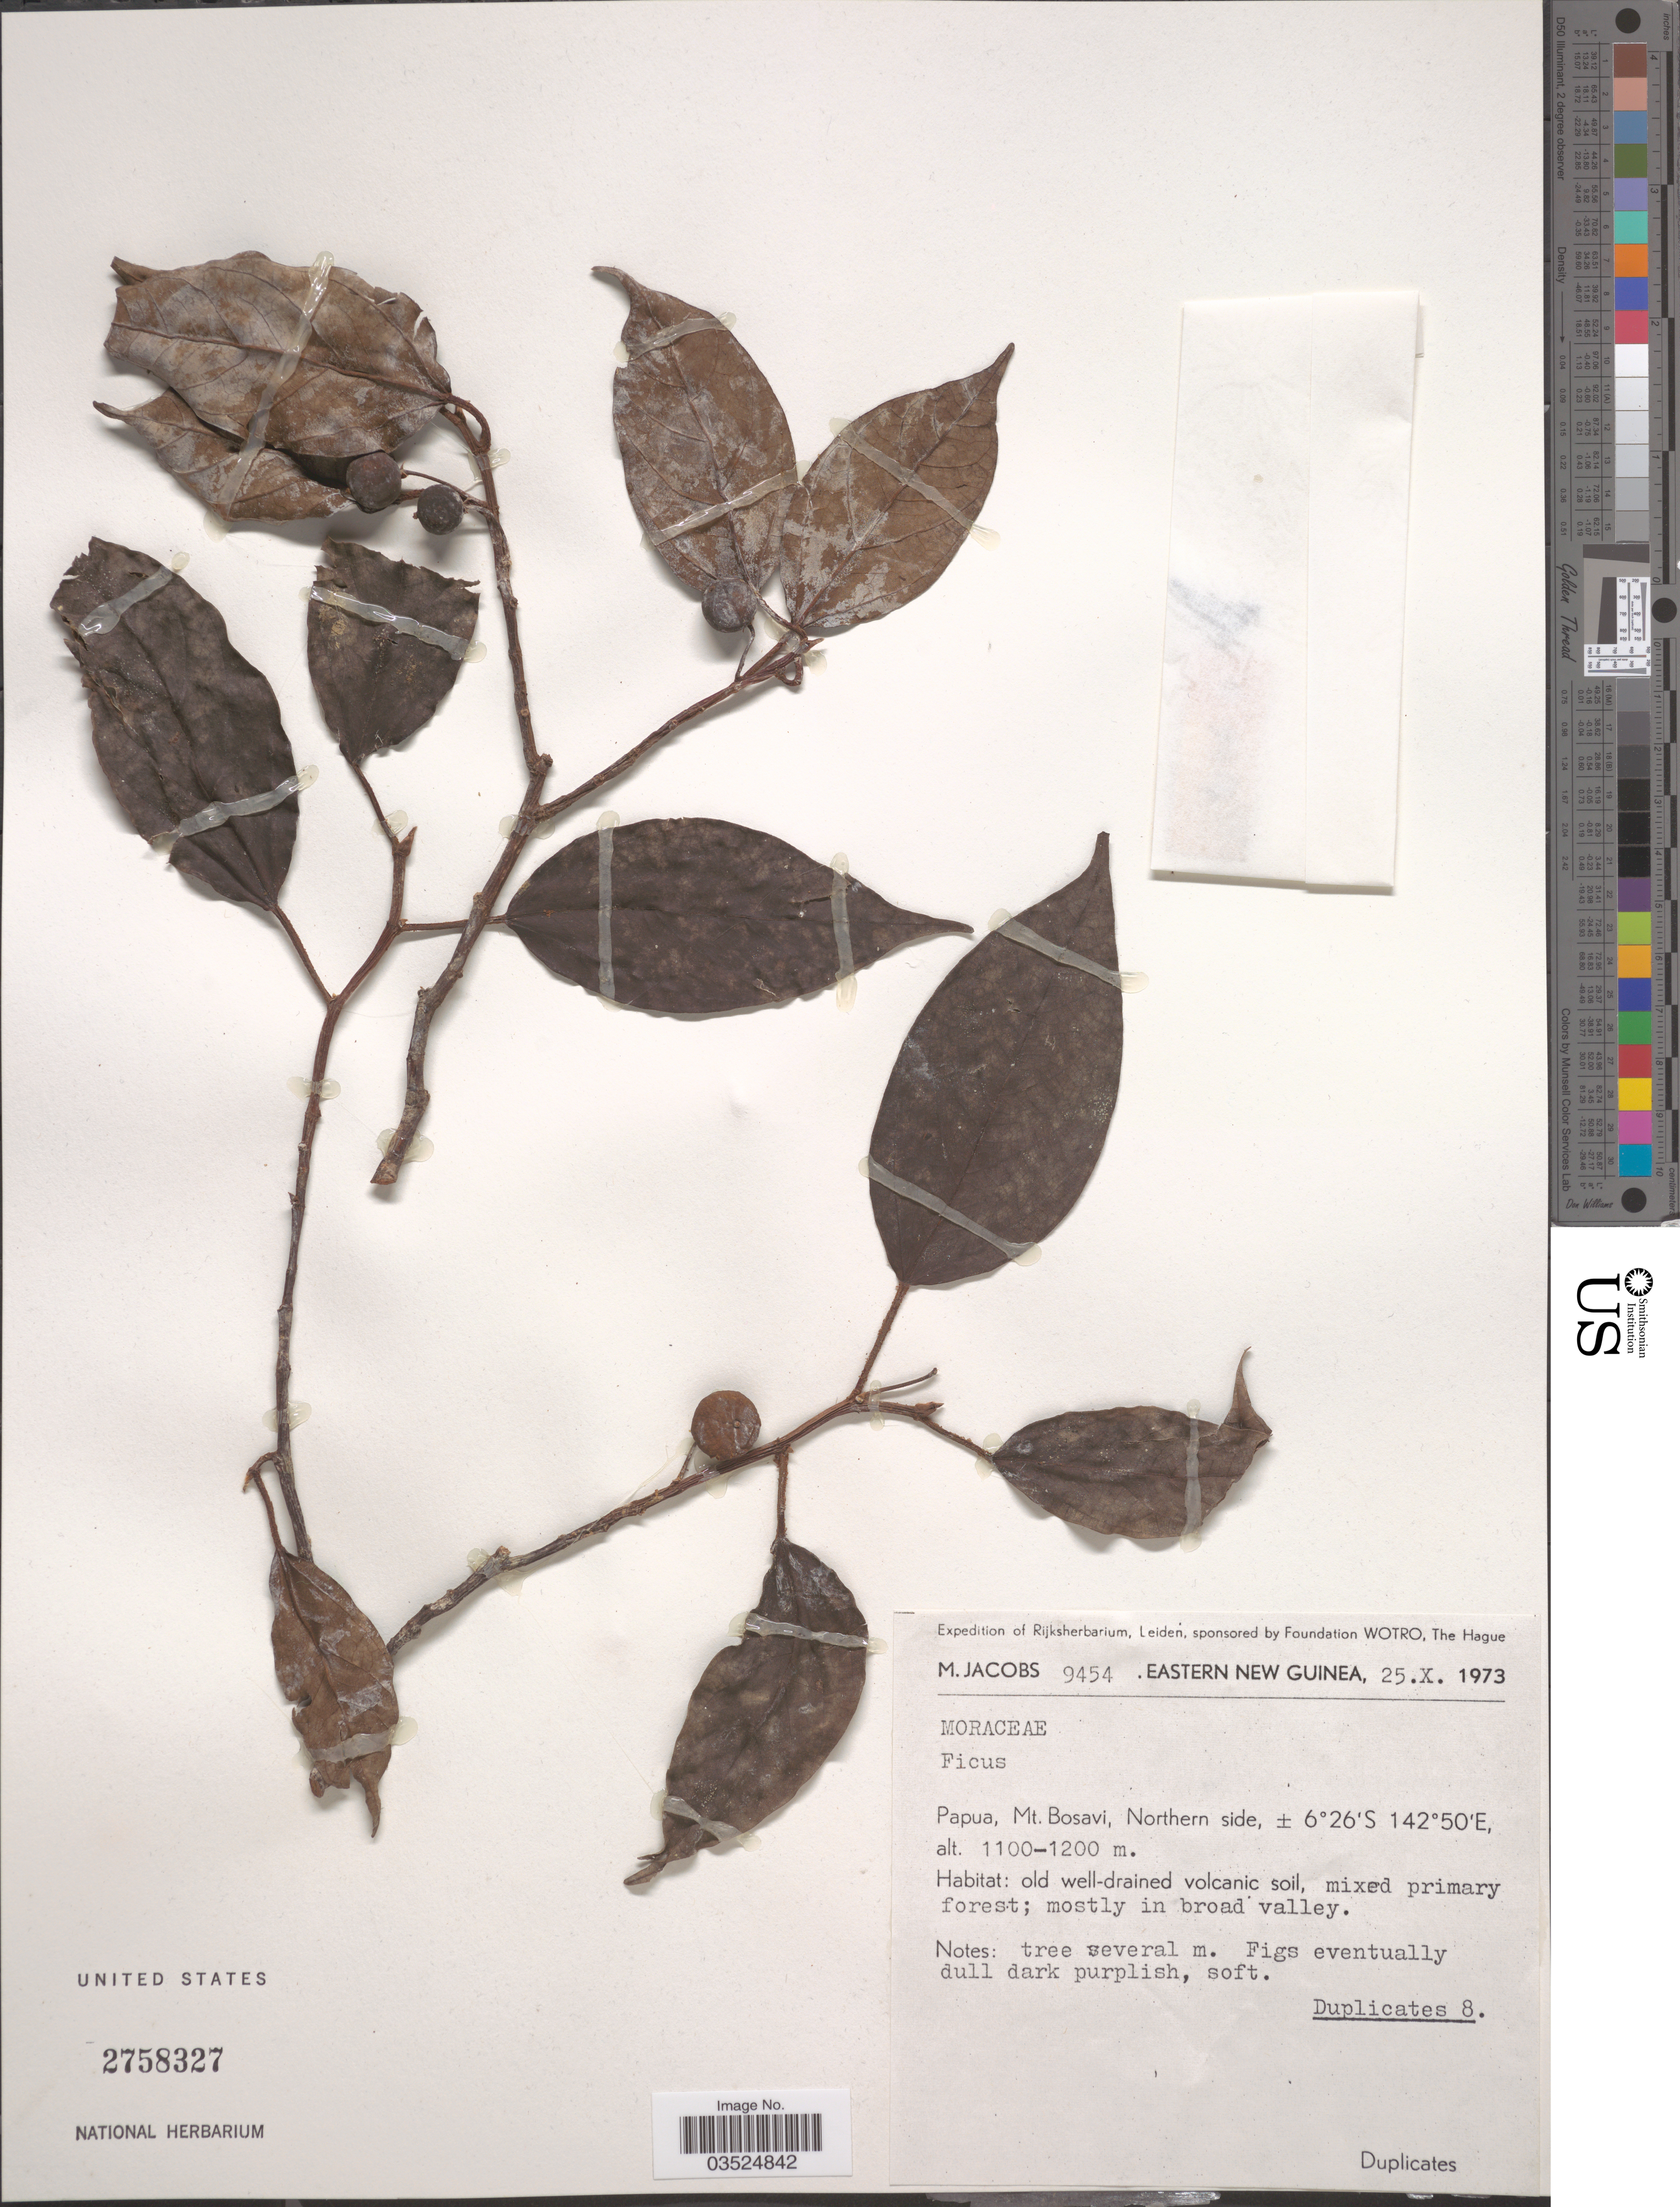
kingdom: Plantae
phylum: Tracheophyta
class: Magnoliopsida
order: Rosales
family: Moraceae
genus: Ficus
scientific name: Ficus sp.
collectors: M. Jacobs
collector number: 9454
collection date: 1973-10-25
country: Papua New Guinea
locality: Eastern New Guinea. Papua, Mt. Bosavi, Northern side.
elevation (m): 1100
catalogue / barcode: US 2758327